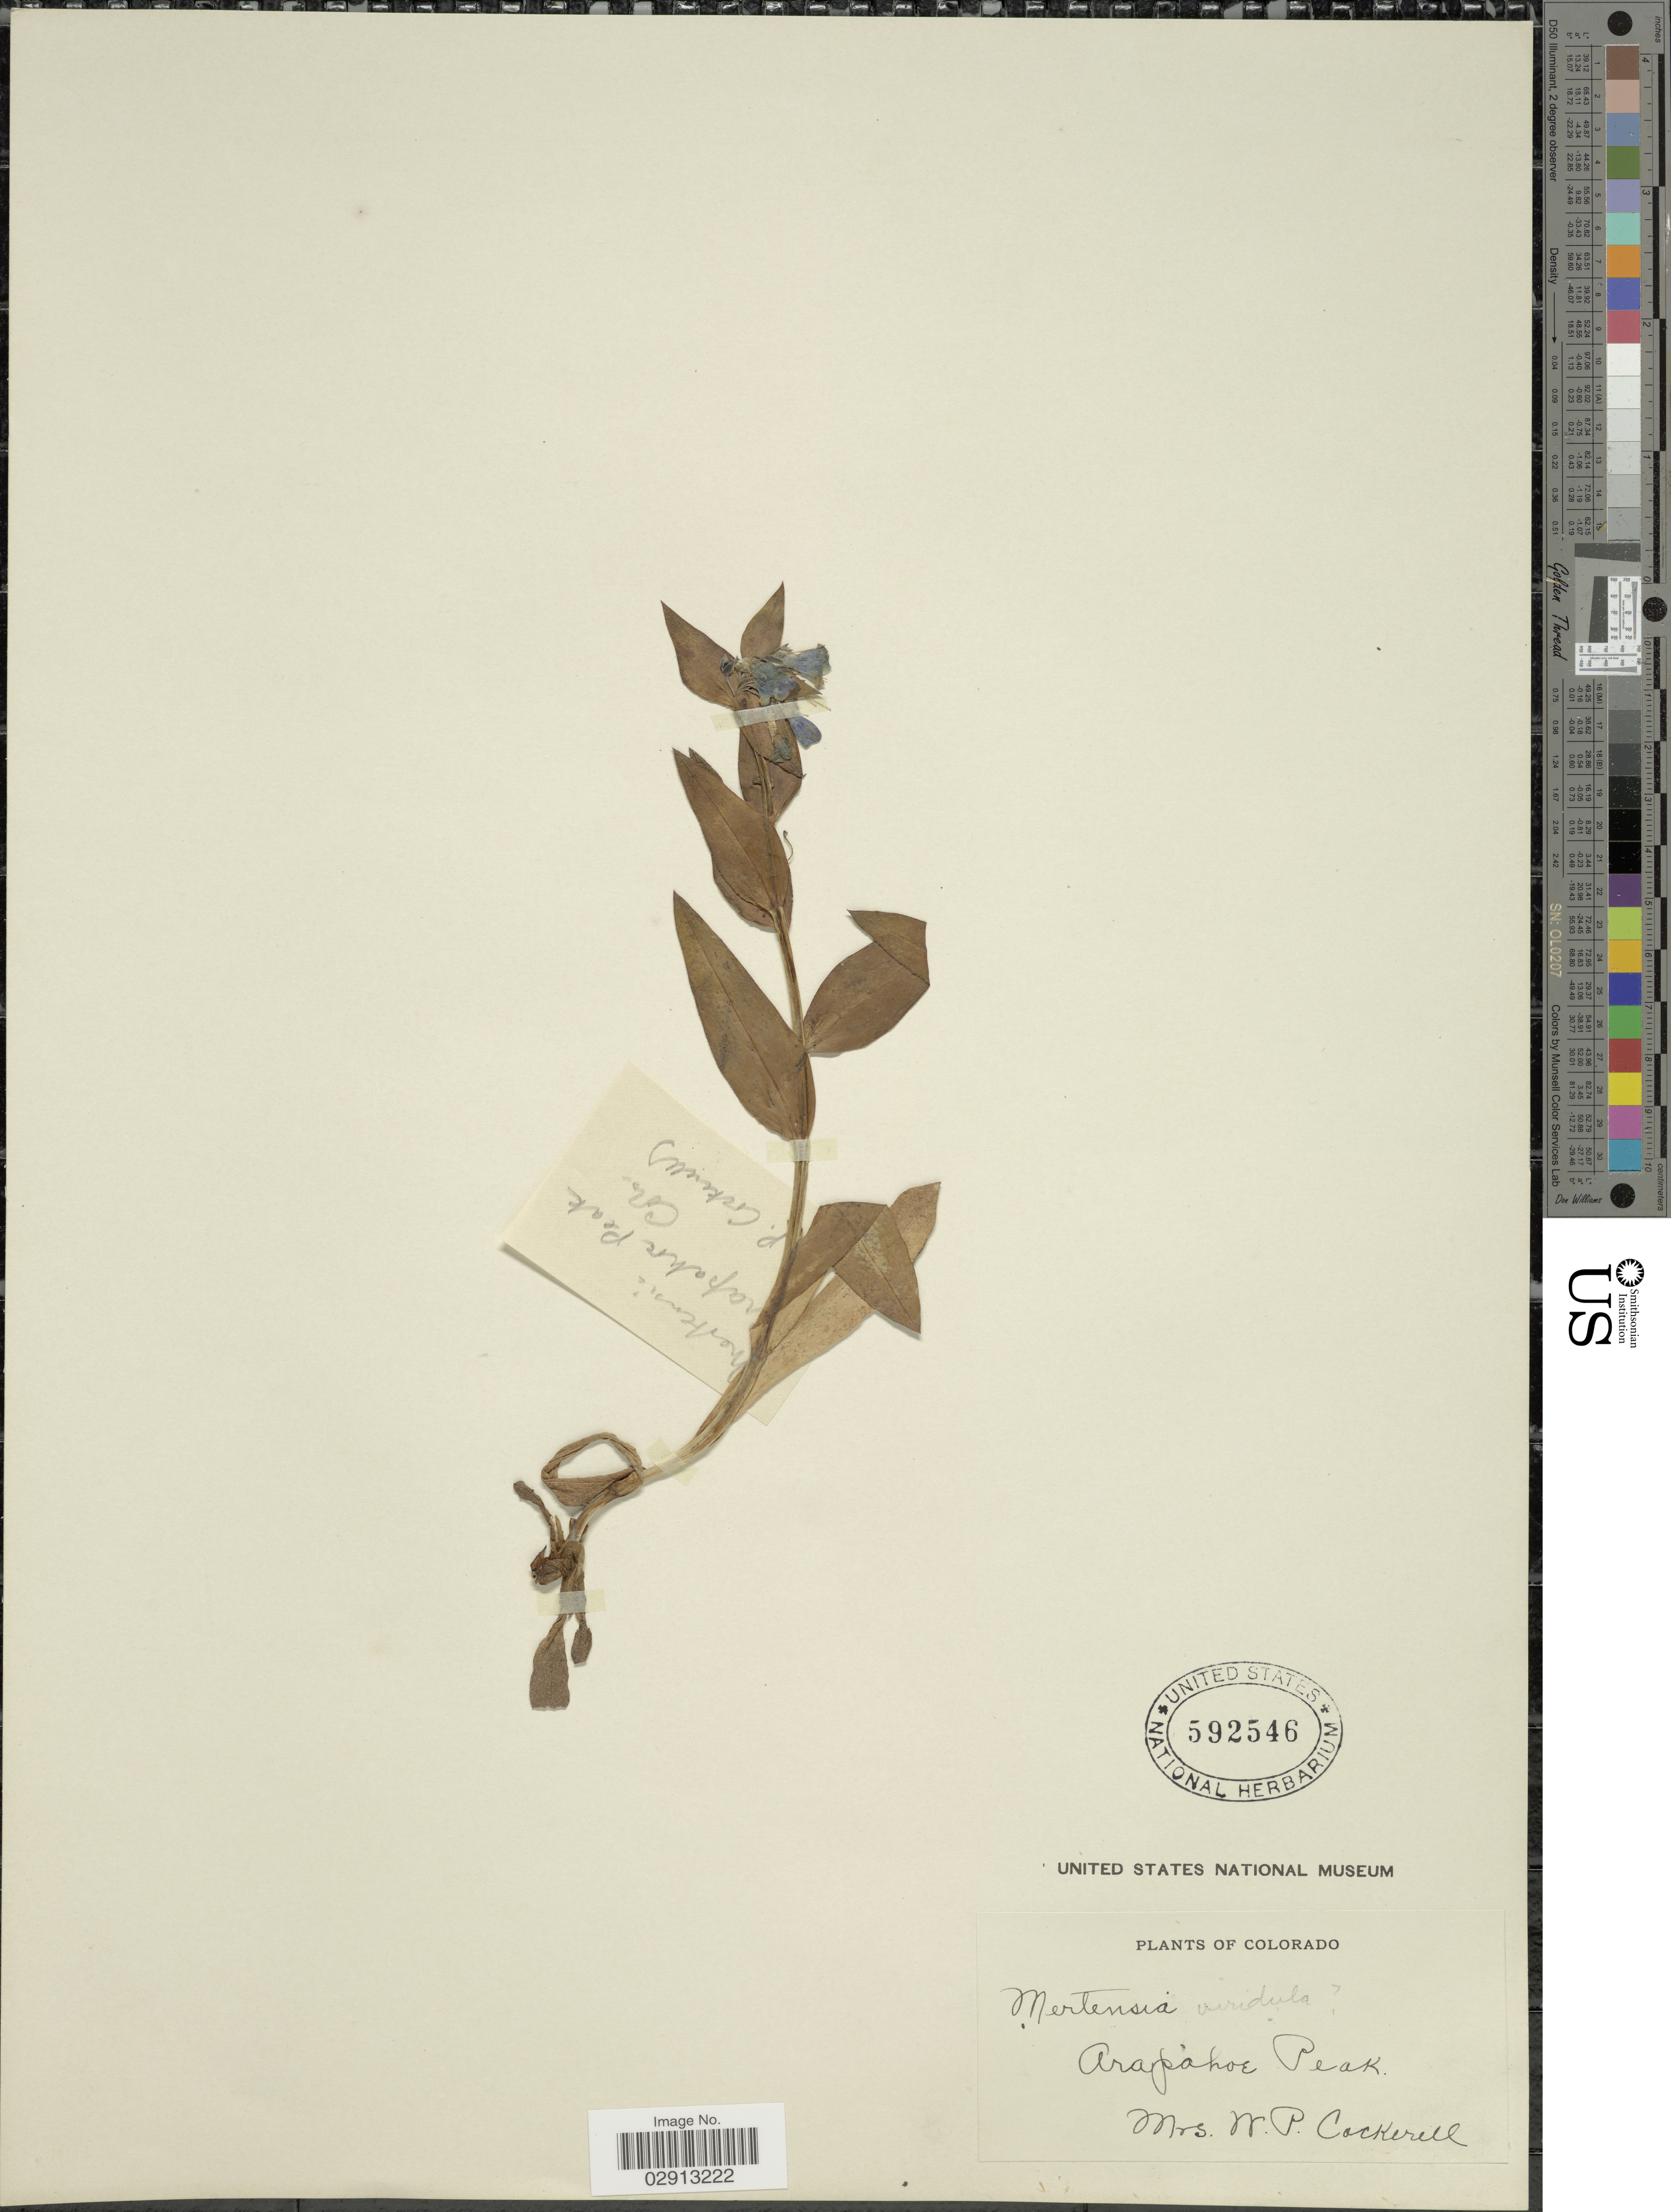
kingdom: Plantae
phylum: Tracheophyta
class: Magnoliopsida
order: Boraginales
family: Boraginaceae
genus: Mertensia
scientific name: Mertensia viridis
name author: (A. Nelson) A. Nelson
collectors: W. Cockerell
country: United States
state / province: Colorado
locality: Arapahoe Peak.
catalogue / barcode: US 592546